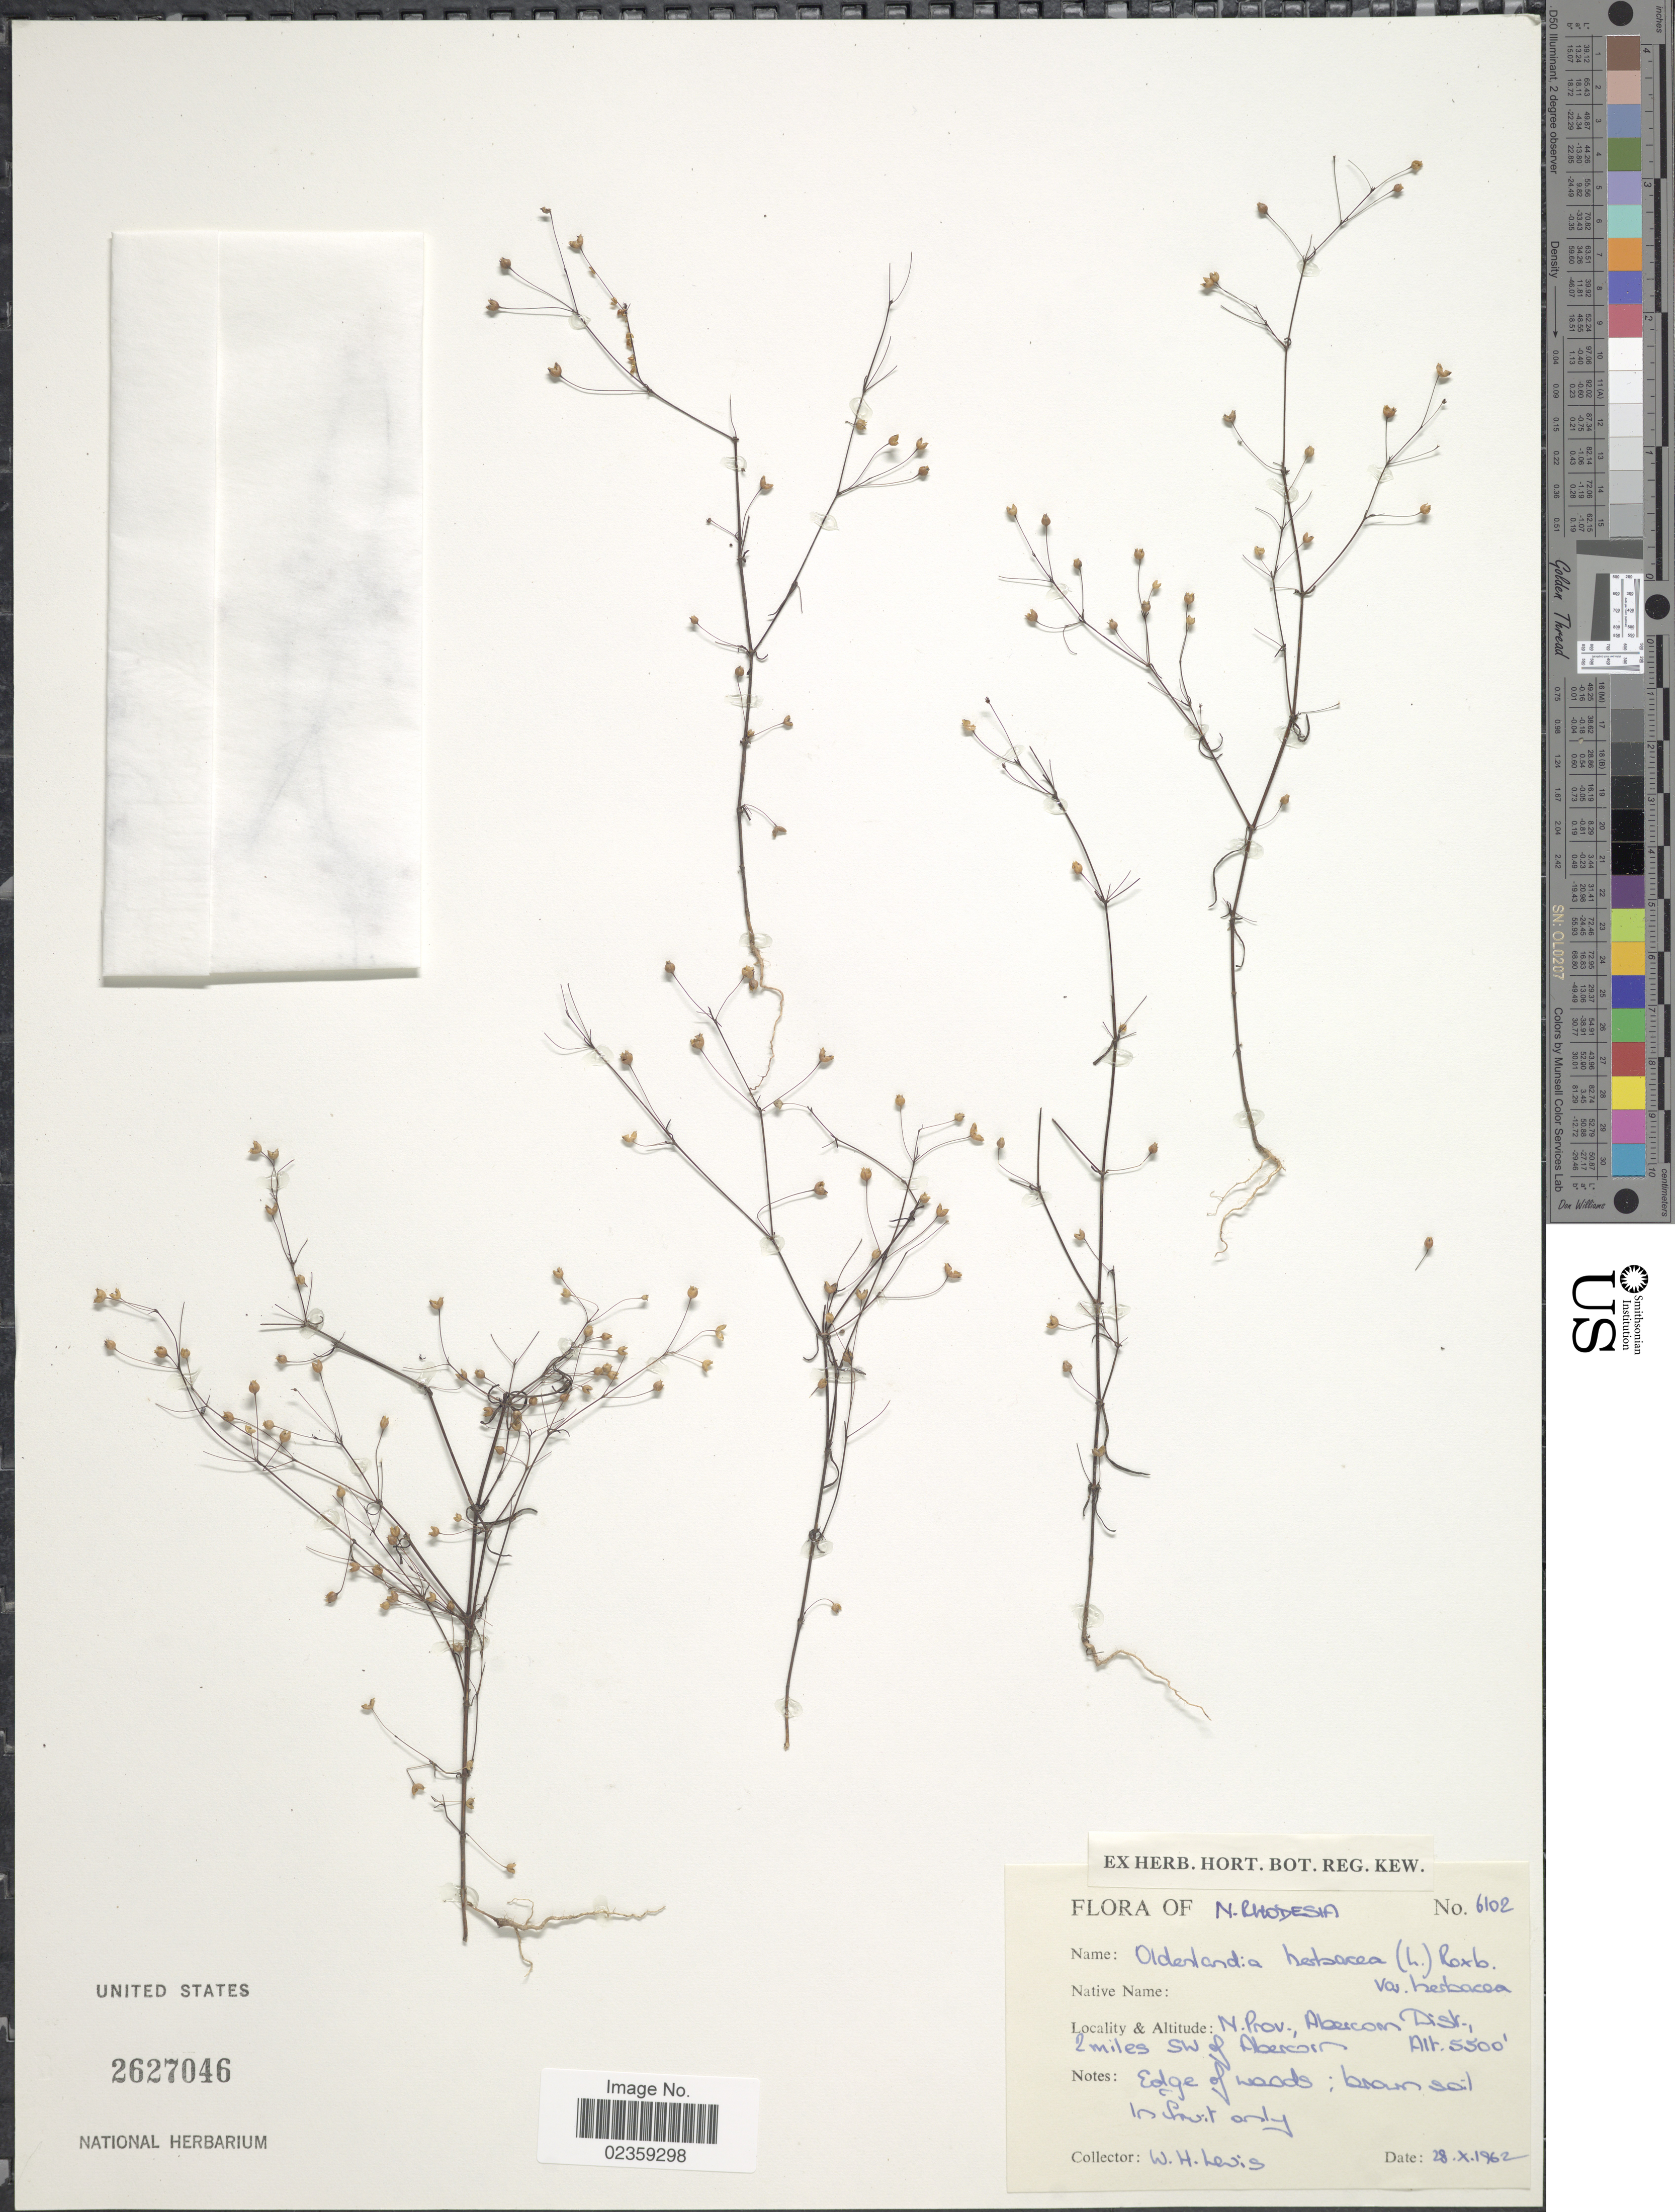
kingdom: Plantae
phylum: Tracheophyta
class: Magnoliopsida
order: Gentianales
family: Rubiaceae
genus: Oldenlandia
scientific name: Oldenlandia herbacea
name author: (L.) Roxb.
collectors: W. H. Lewis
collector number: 6102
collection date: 1962-10-28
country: Zambia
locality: N. Rhodesia. N. Prov., Abercorn Dist., 2 miles SW of Abercorn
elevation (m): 1676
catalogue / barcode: US 2627046